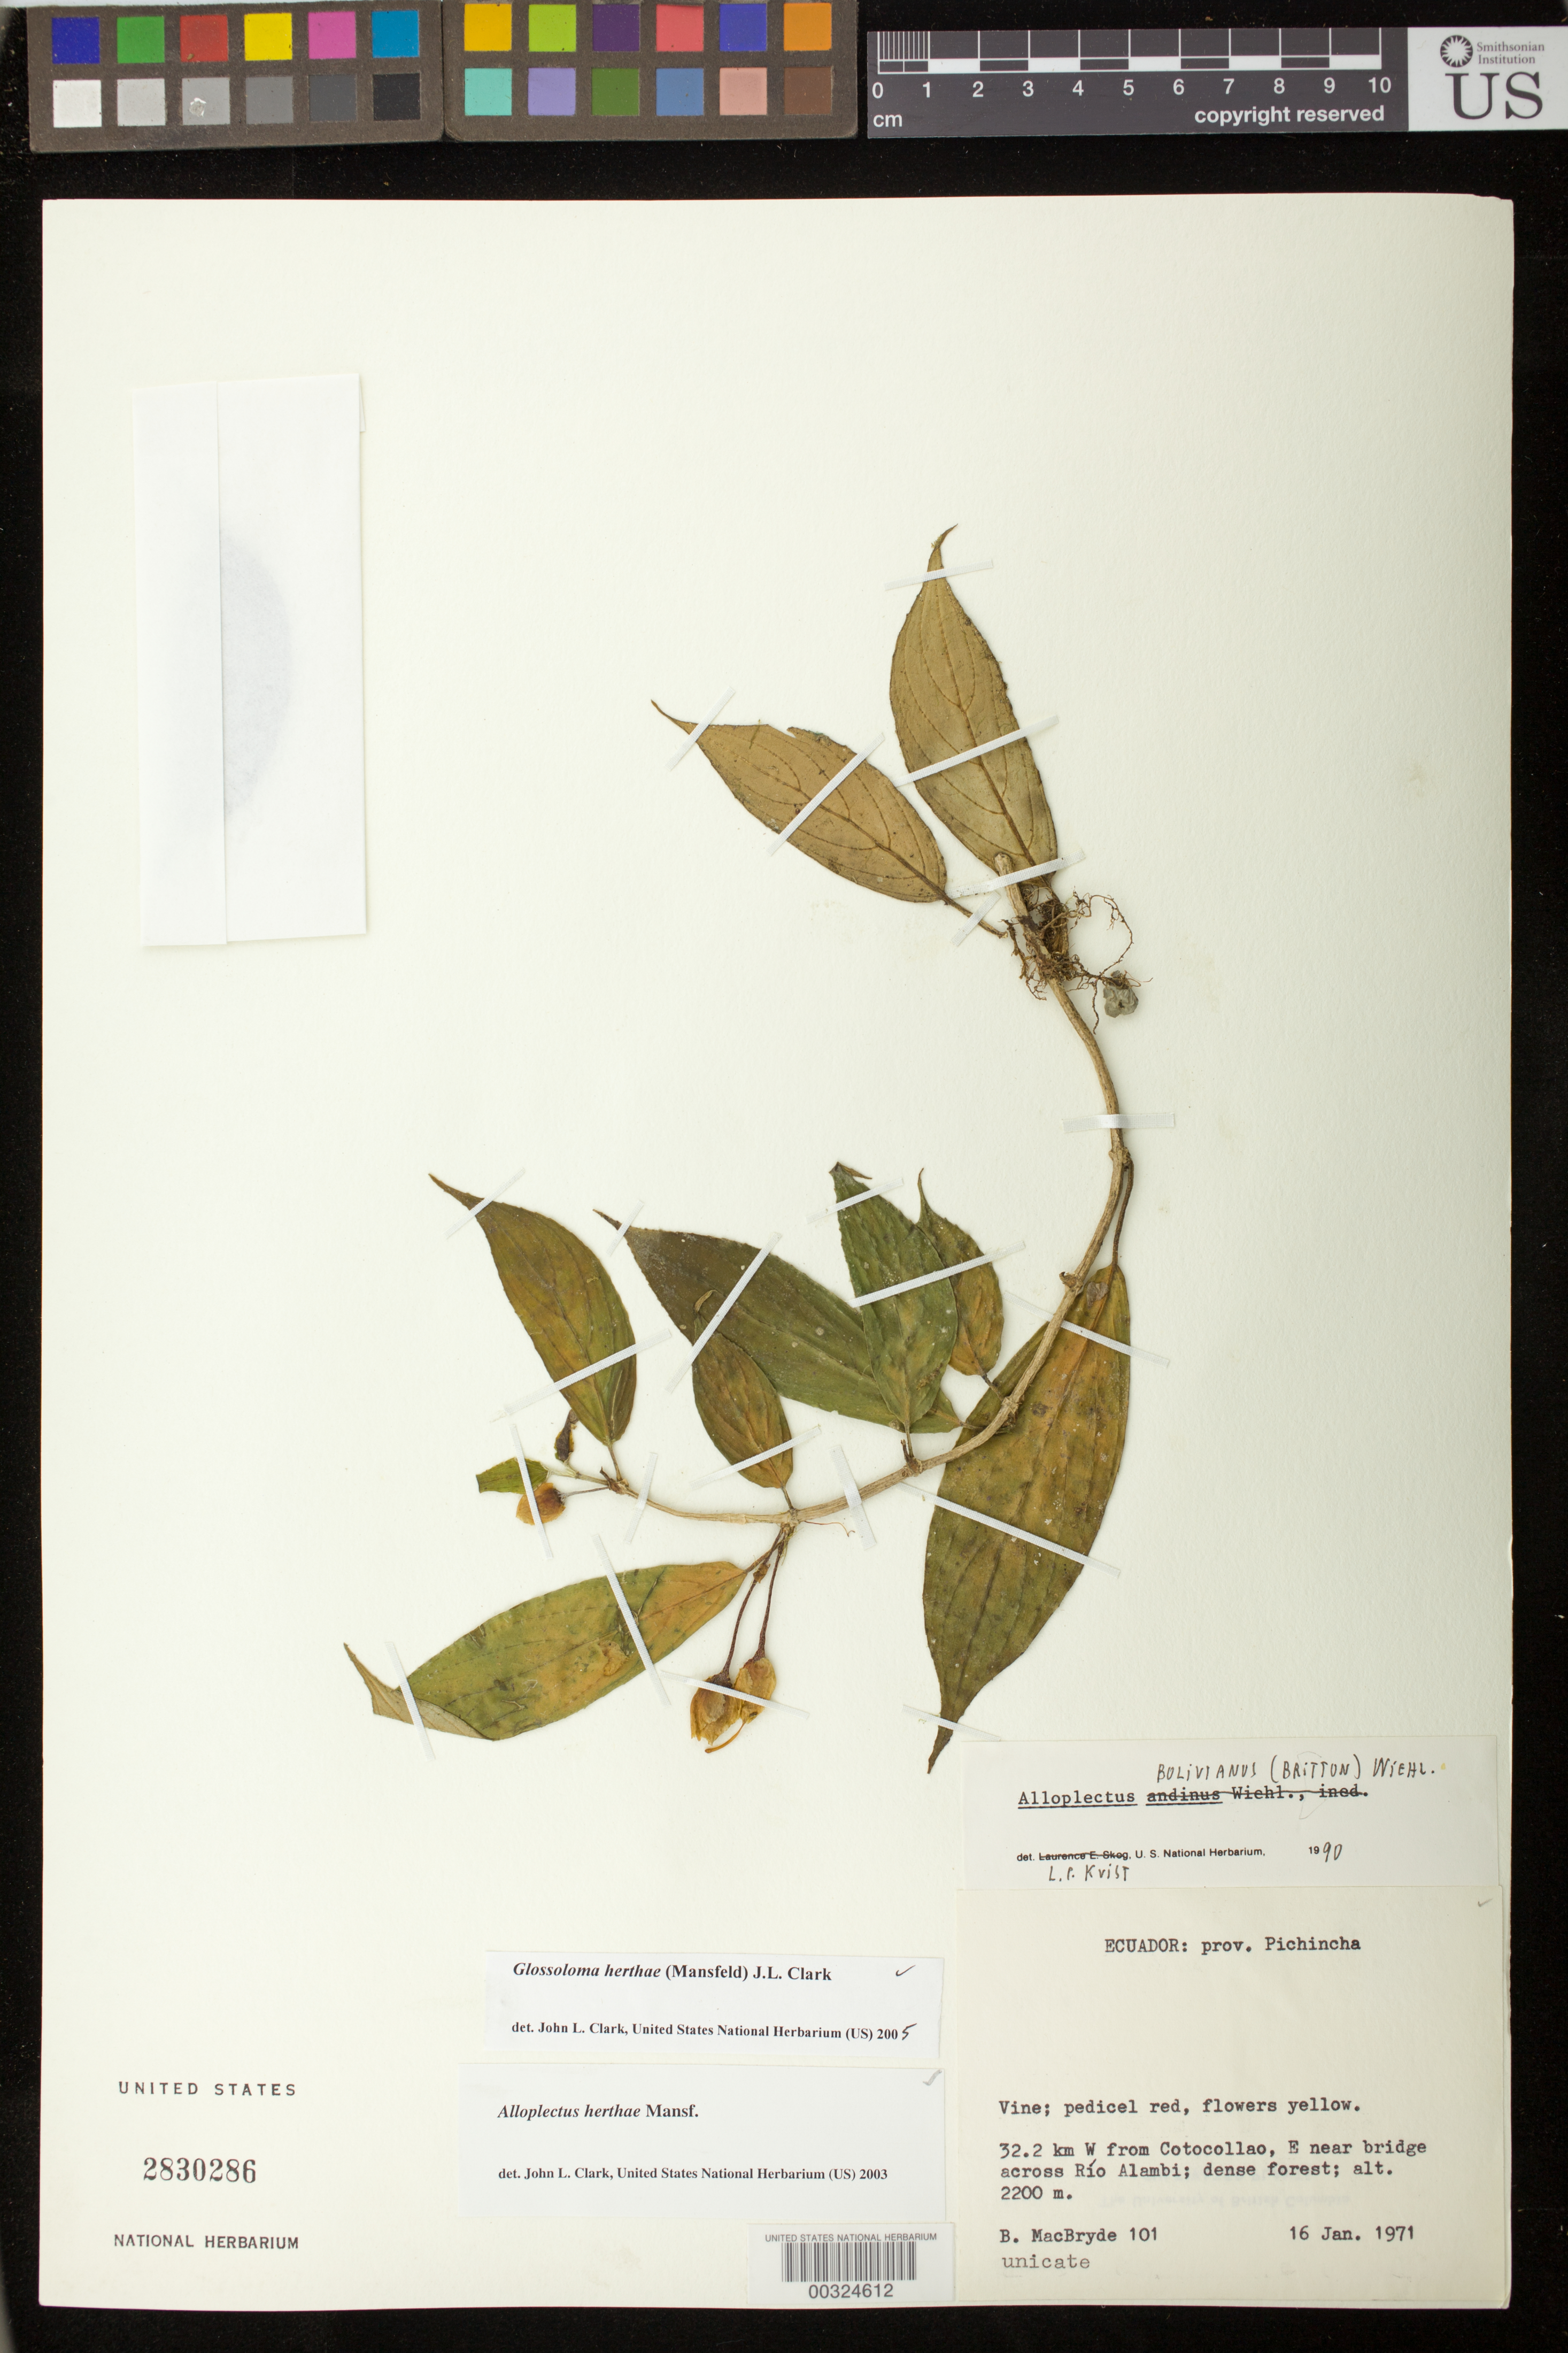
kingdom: Plantae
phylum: Tracheophyta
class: Magnoliopsida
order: Lamiales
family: Gesneriaceae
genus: Glossoloma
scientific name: Glossoloma herthae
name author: (Mansf.) J.L. Clark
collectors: B. MacBryde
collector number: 101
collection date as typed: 16 Jan 1971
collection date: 1971-01-16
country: Ecuador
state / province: Pichincha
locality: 32.2 km W from Cotocollao, E near bridge across Rio Alambi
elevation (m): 2200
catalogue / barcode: US 2830286